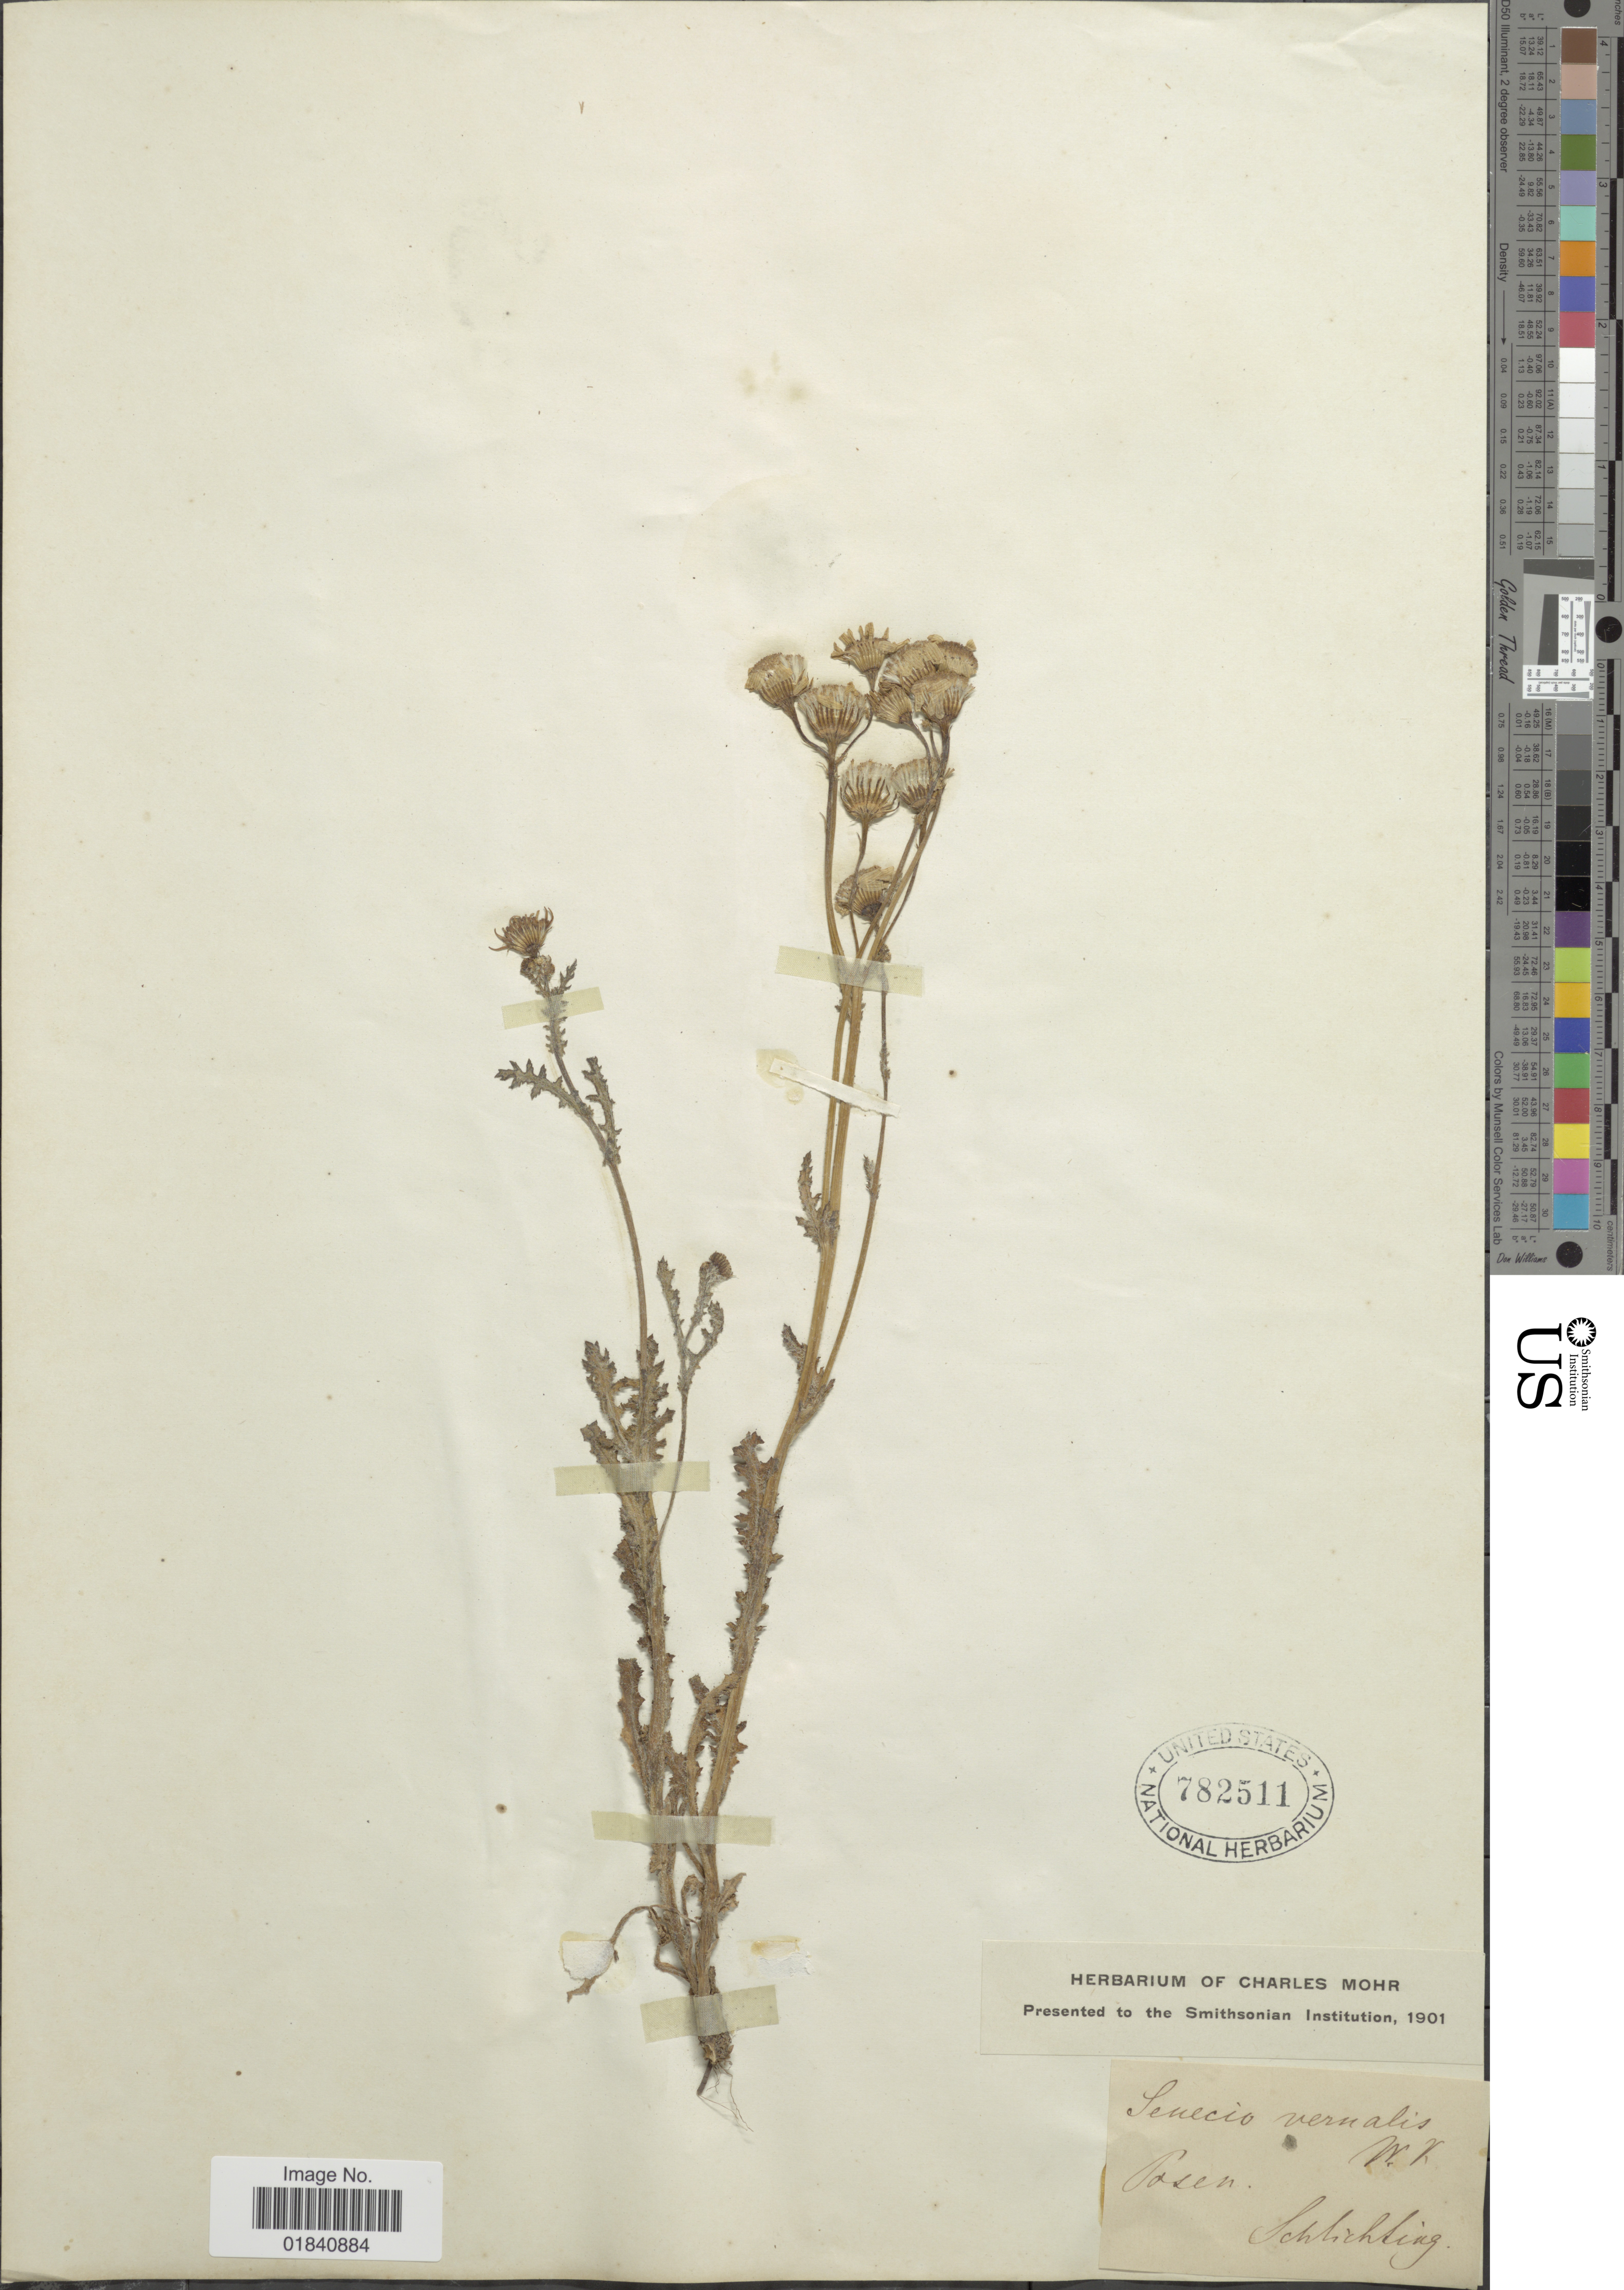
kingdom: Plantae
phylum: Tracheophyta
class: Magnoliopsida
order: Asterales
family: Asteraceae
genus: Senecio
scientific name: Senecio leucanthemifolius subsp. vernalis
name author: (Waldst. & Kit.) Greuter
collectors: Schlichting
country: Poland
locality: Posen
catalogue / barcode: US 782511